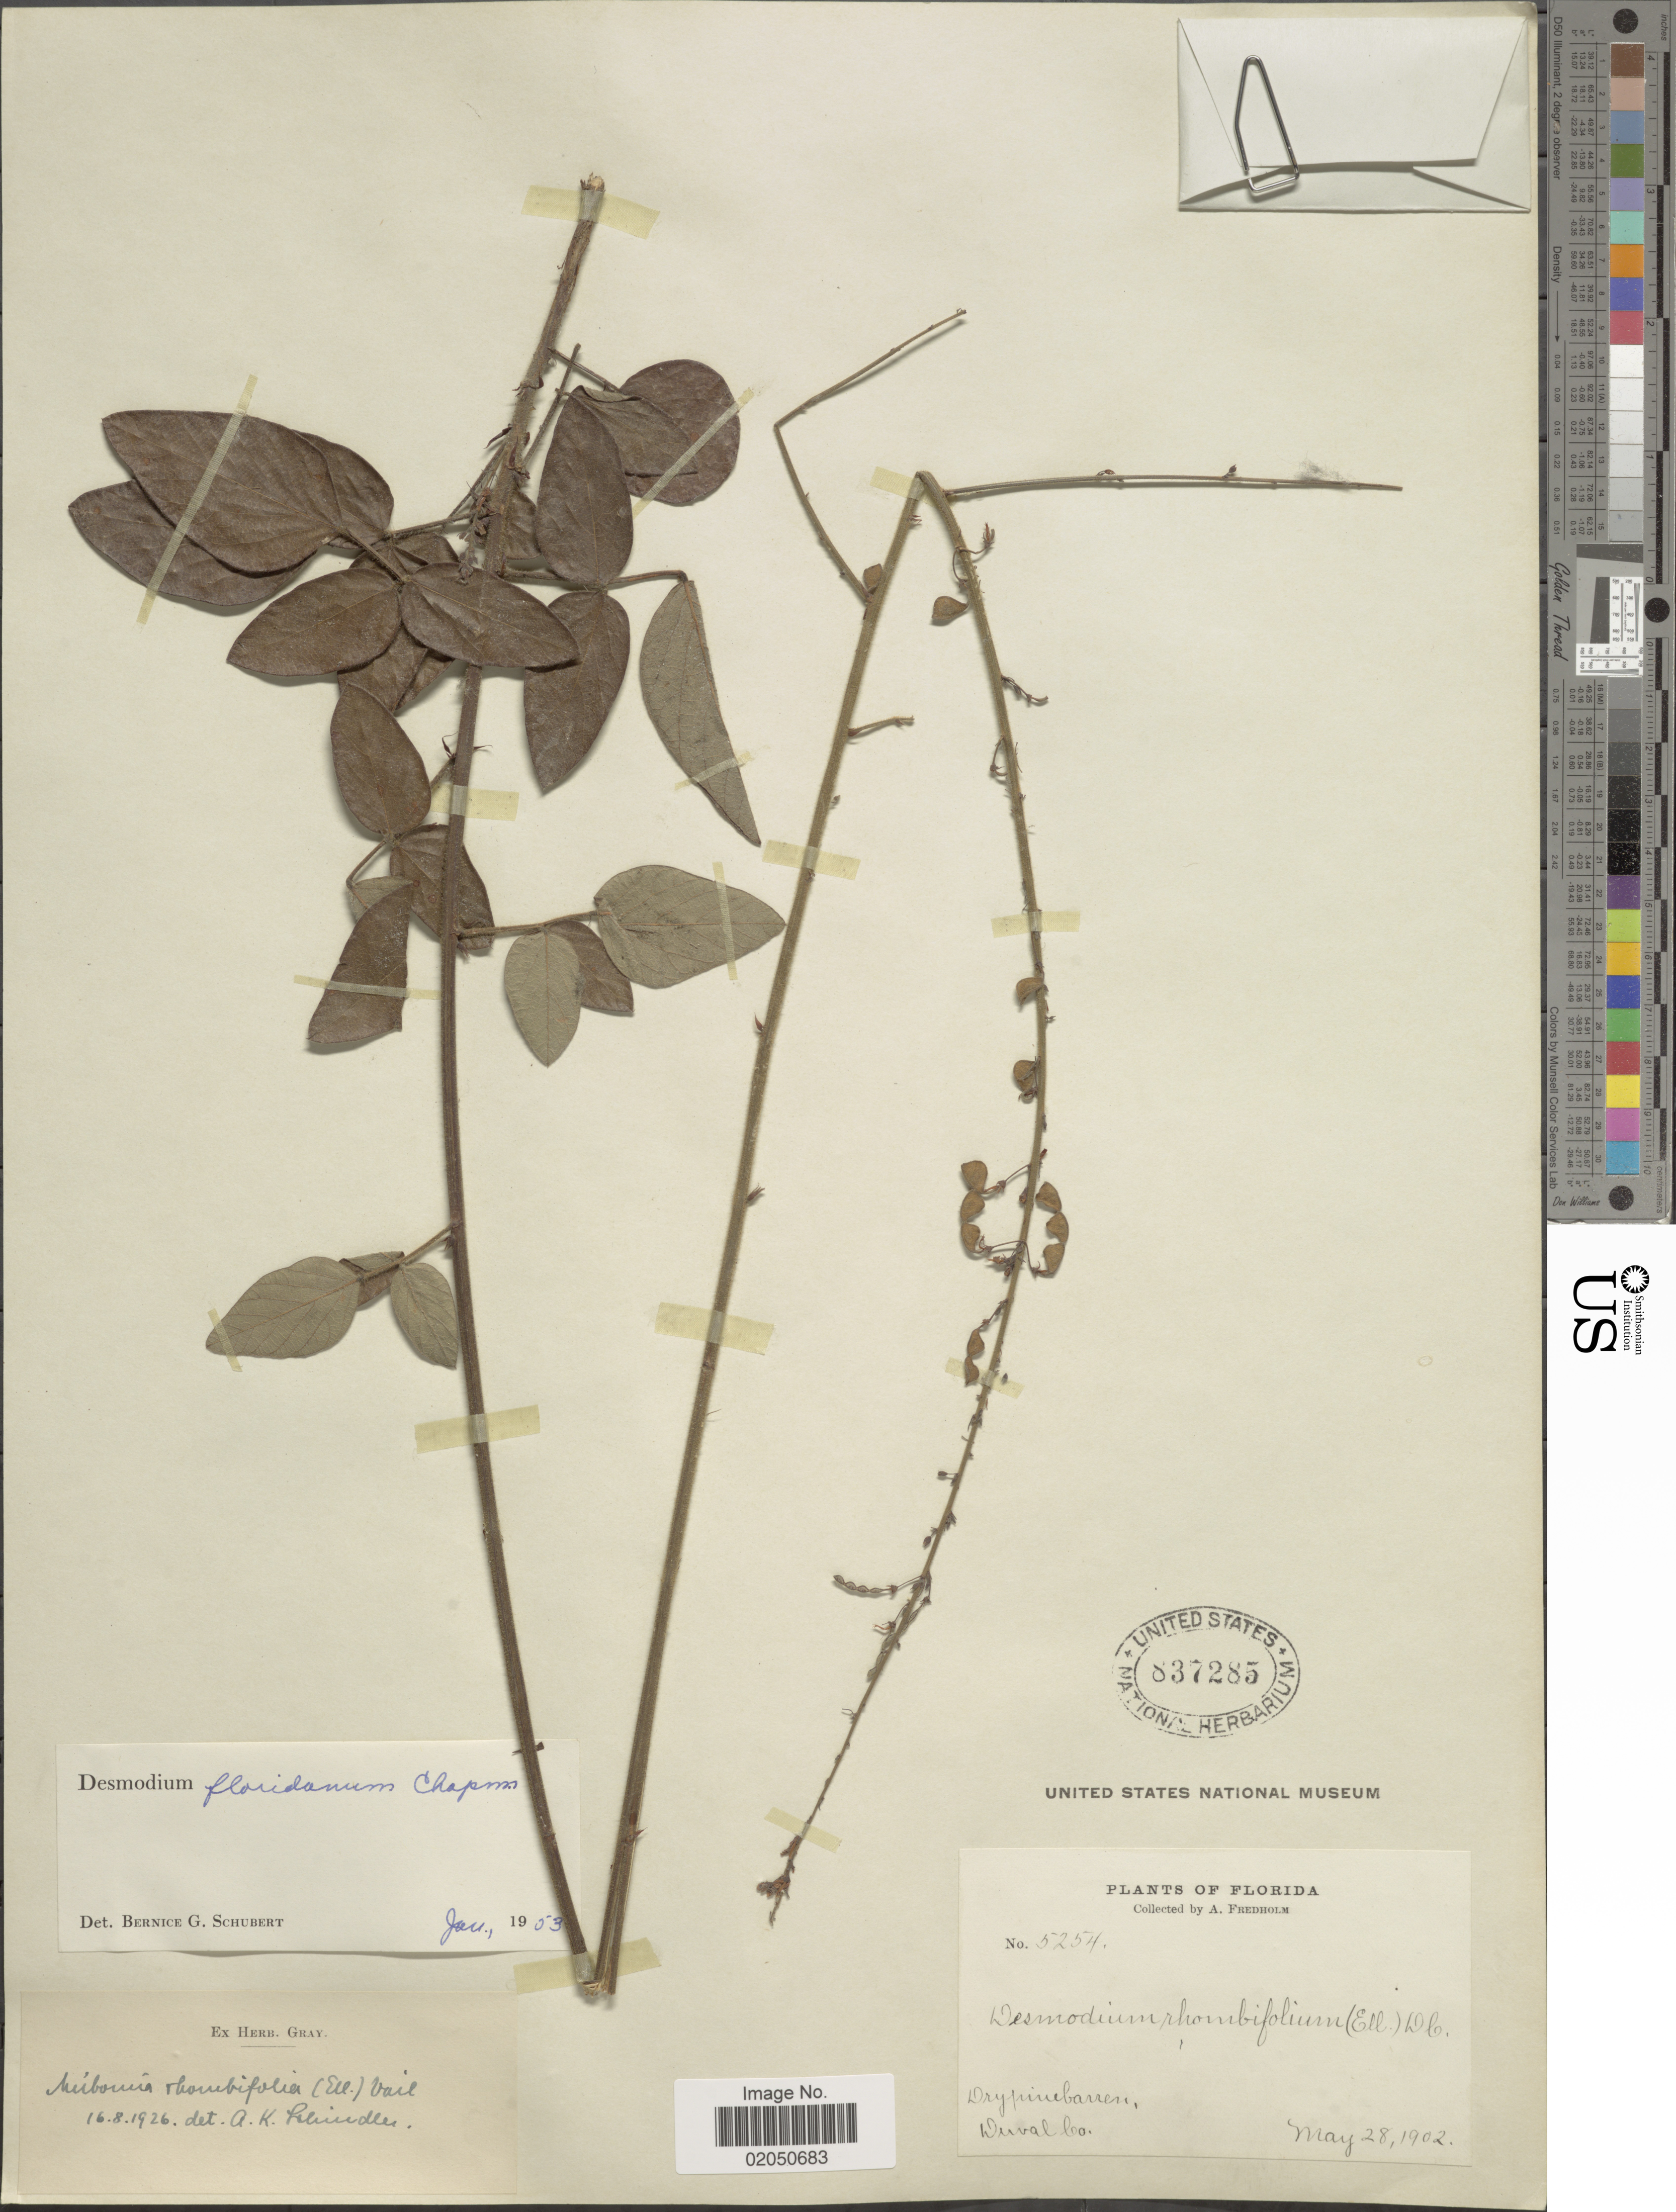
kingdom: Plantae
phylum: Tracheophyta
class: Magnoliopsida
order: Fabales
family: Fabaceae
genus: Desmodium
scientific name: Desmodium floridanum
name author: Chapm.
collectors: A. Fredholm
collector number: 5254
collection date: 1902-05-28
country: United States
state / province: Florida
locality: Duval Co.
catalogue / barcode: US 837285